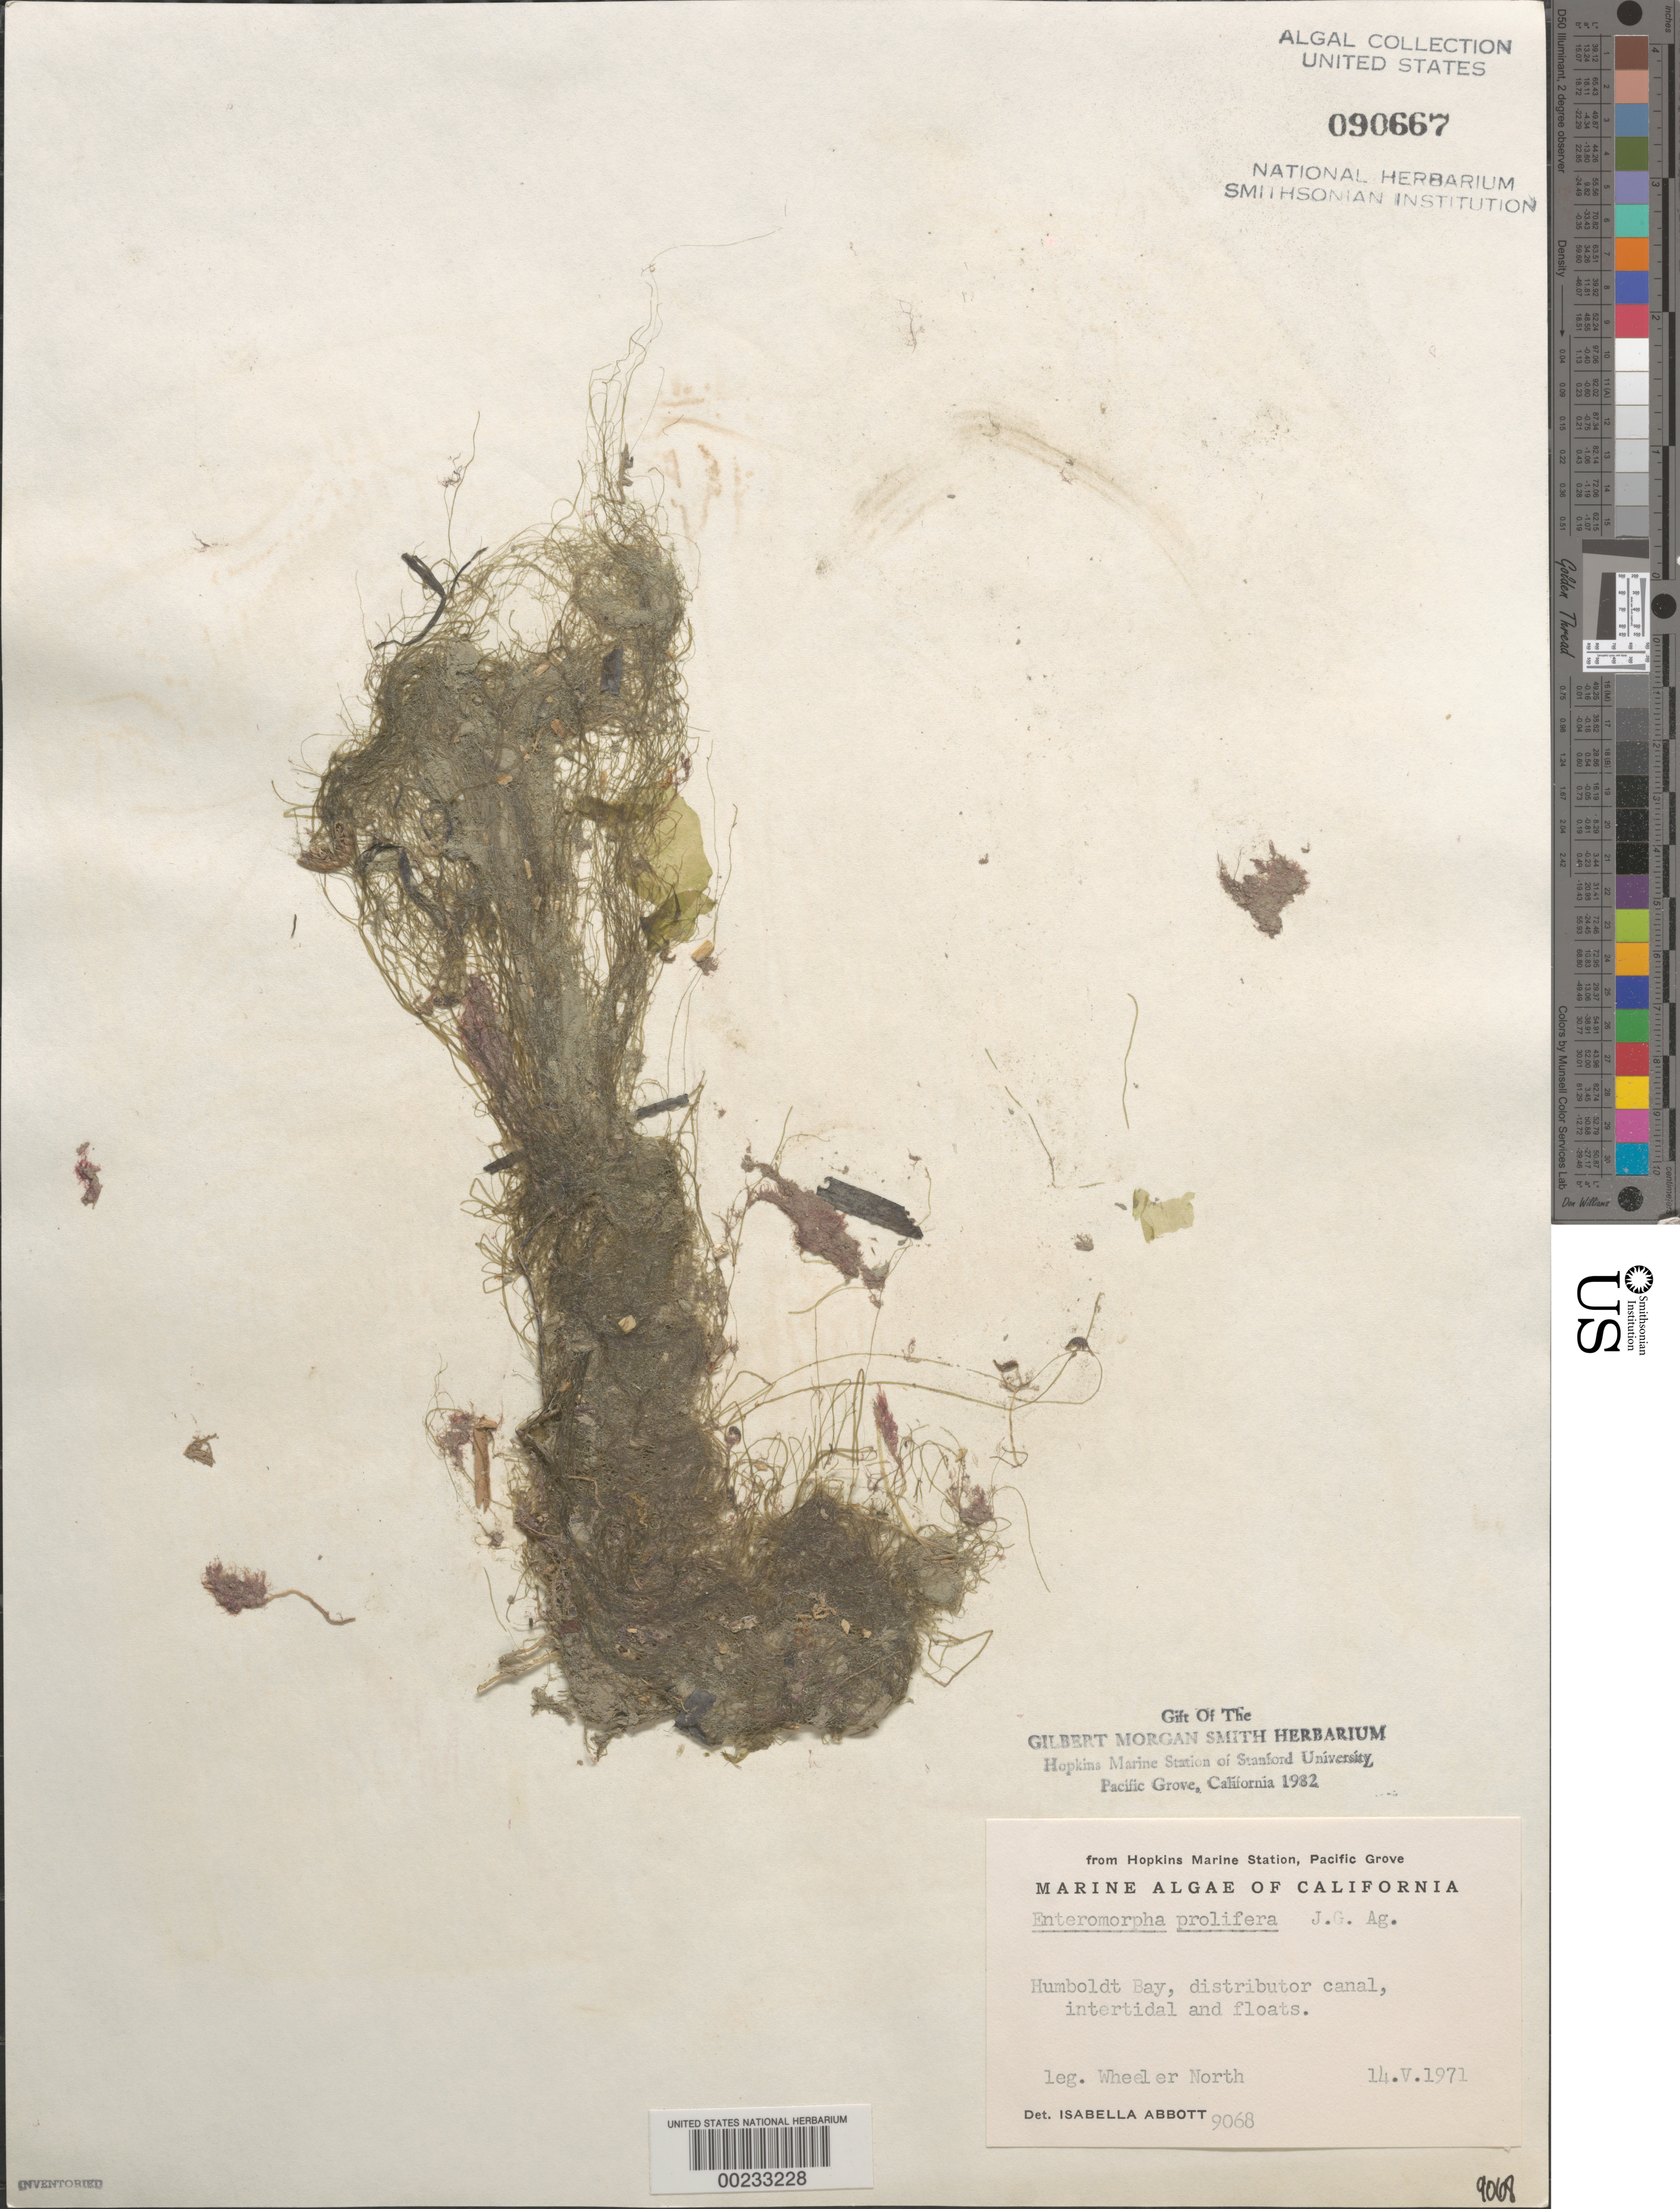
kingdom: Plantae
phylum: Chlorophyta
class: Ulvophyceae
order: Ulvales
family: Ulvaceae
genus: Ulva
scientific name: Ulva prolifera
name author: O.F. Müller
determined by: Algae name updating Project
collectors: W. North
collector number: IAA 9068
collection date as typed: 14 May 1971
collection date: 1971-05-14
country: United States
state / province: California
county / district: Humboldt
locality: Humboldt Bay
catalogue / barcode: US 90667